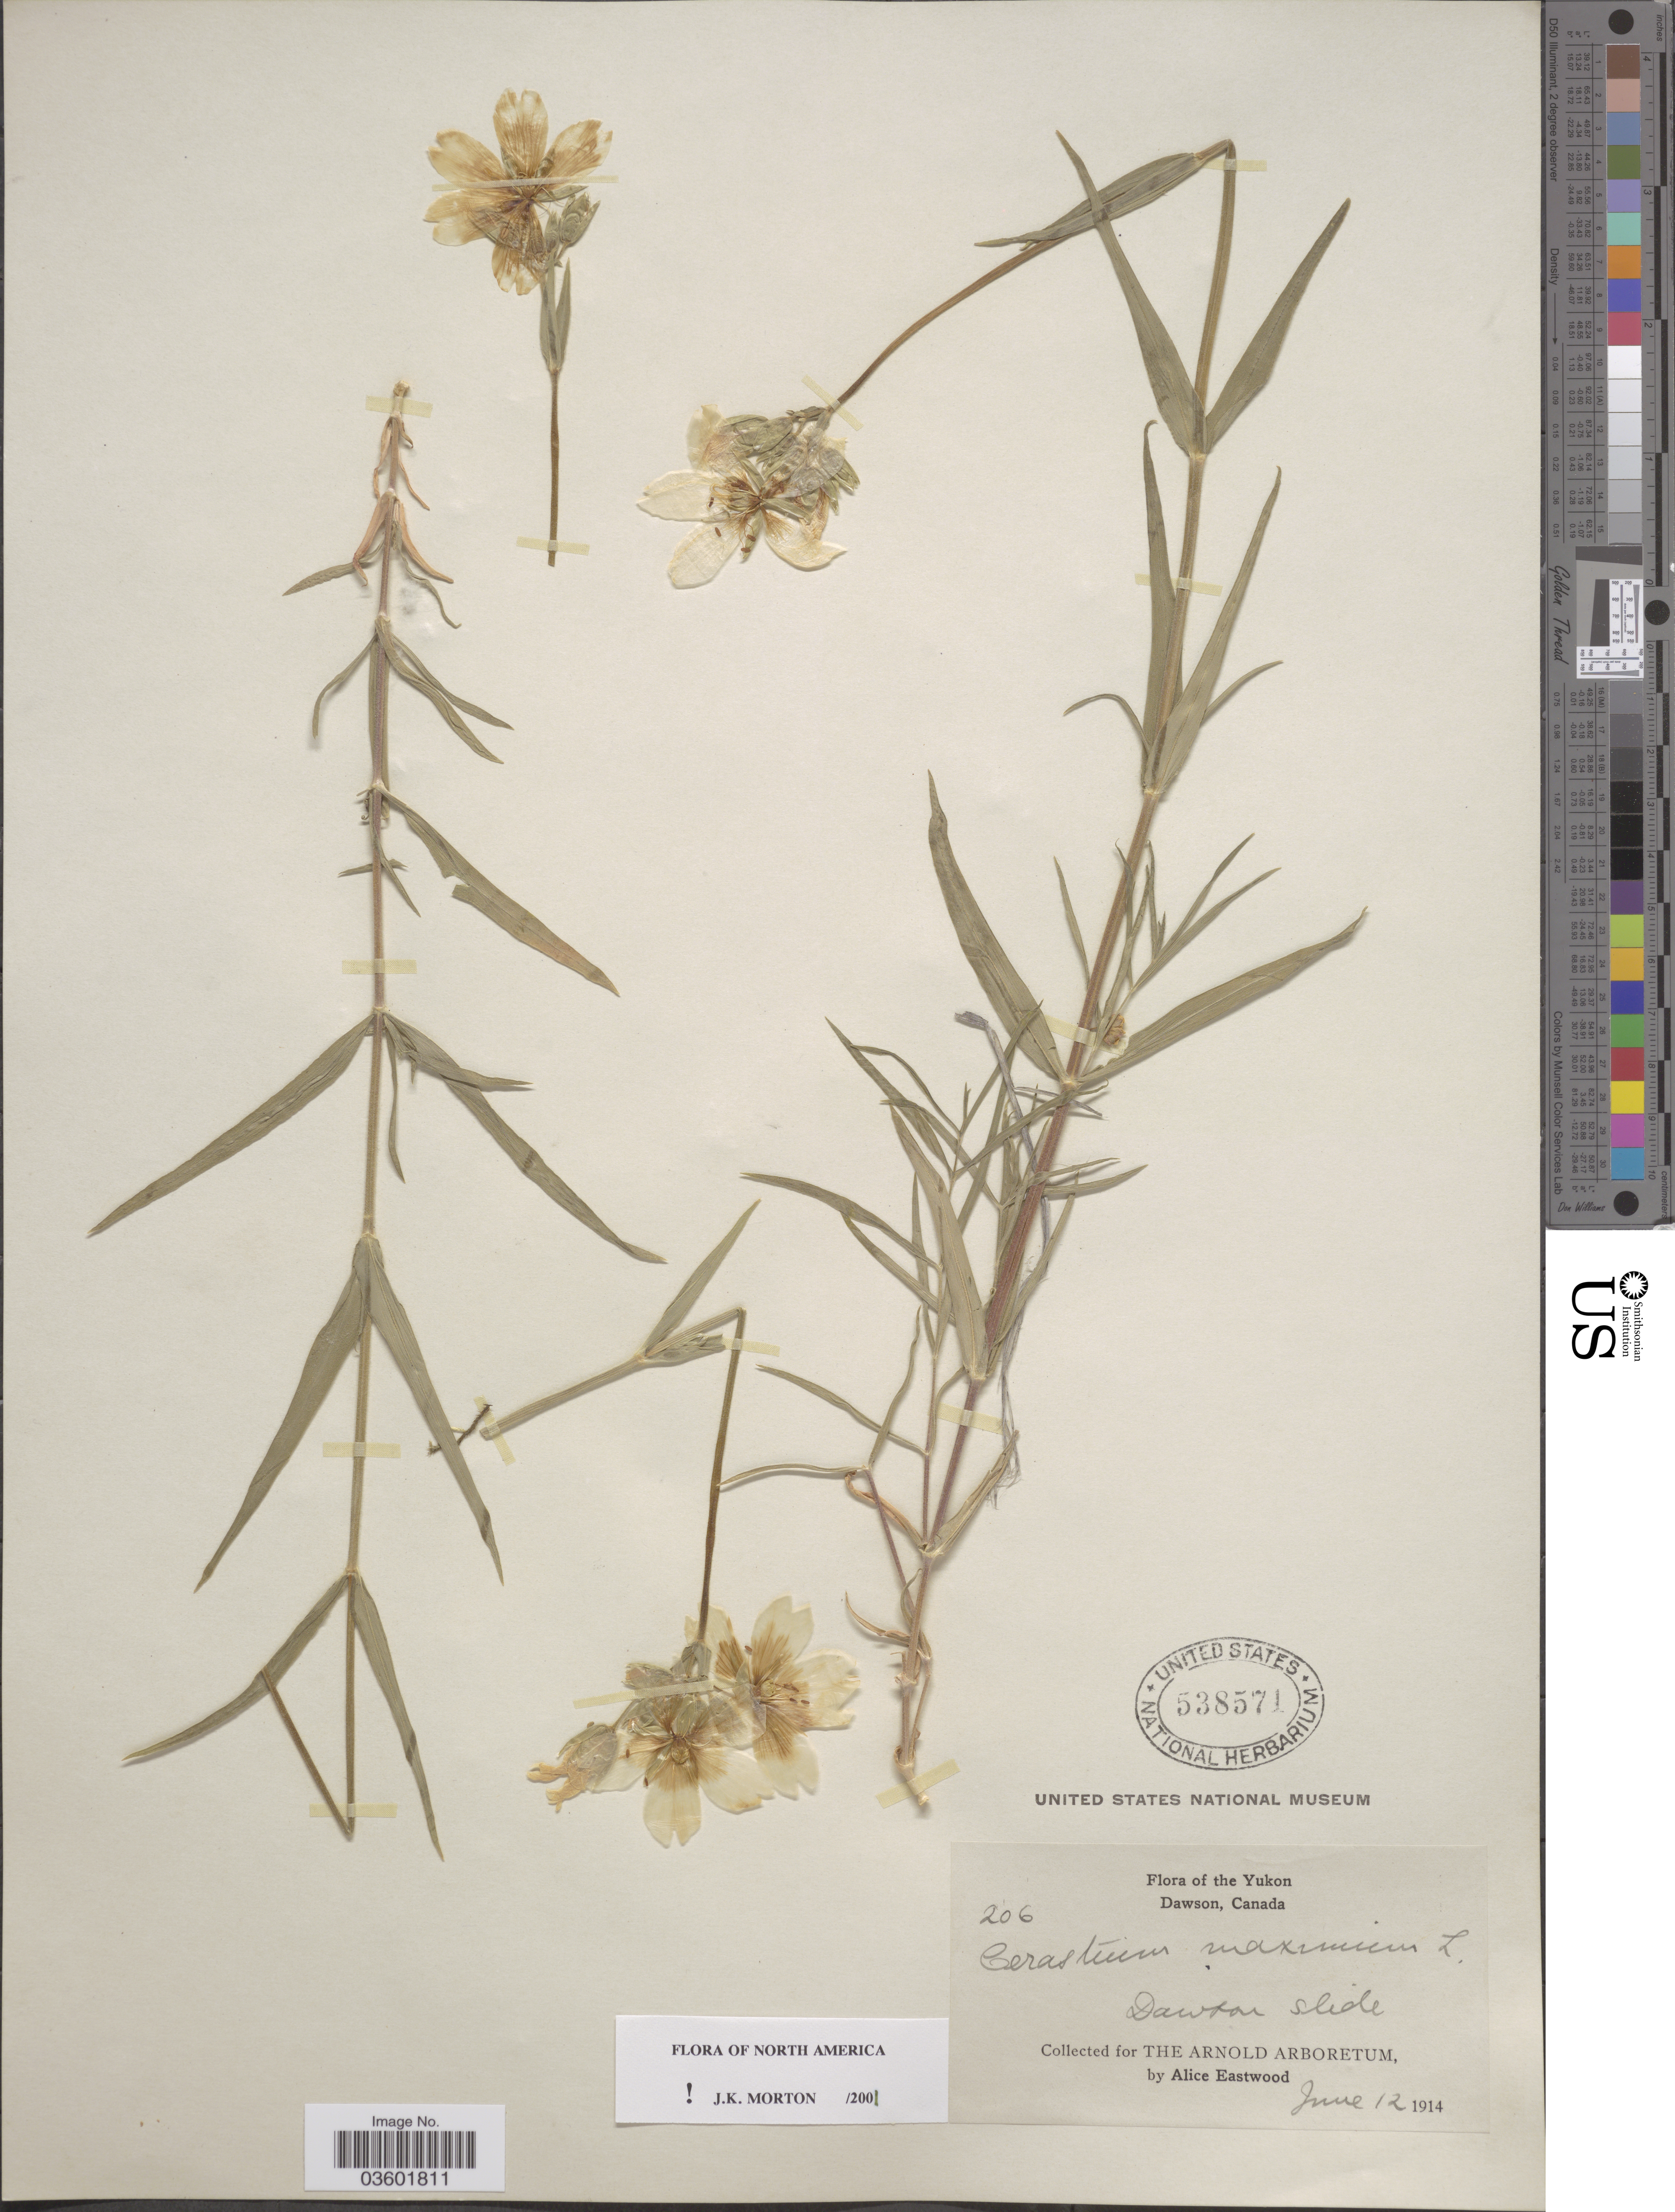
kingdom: Plantae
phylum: Tracheophyta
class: Magnoliopsida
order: Caryophyllales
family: Caryophyllaceae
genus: Cerastium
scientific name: Cerastium maximum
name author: L.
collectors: A. Eastwood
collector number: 206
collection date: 1914-06-12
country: Canada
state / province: Yukon Territory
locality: Dawson. Dawson slide.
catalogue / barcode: US 538571